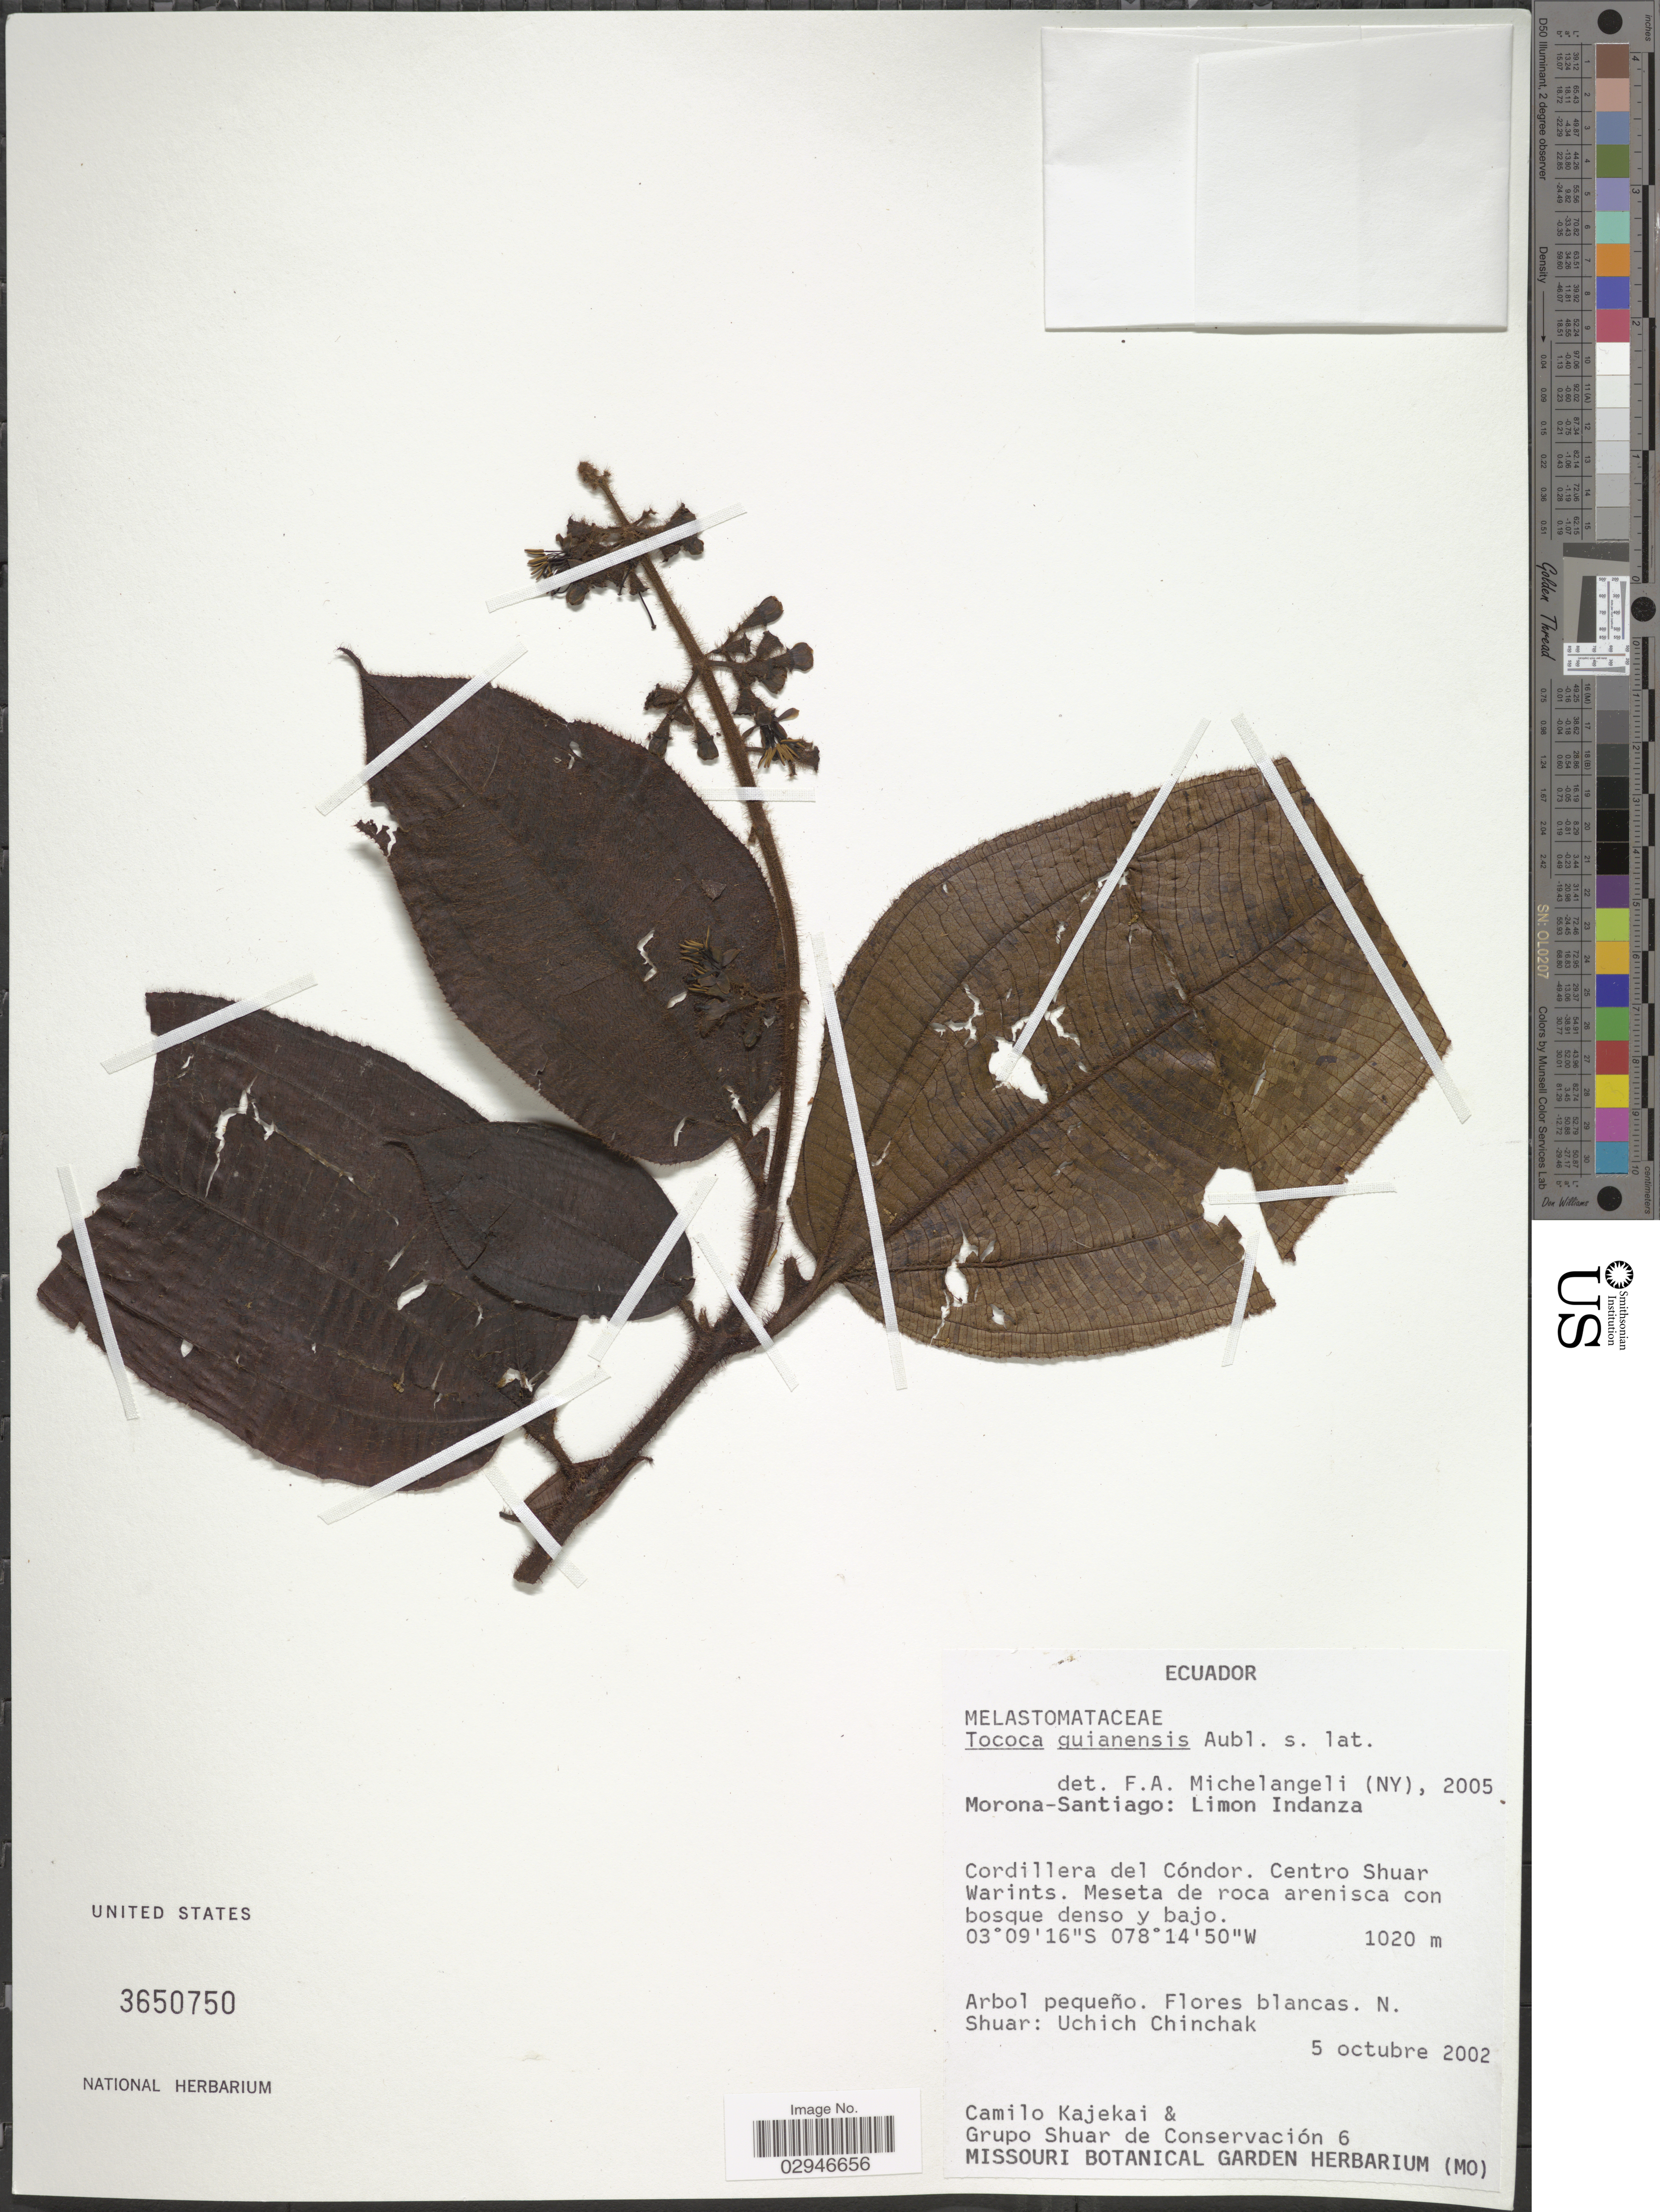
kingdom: Plantae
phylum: Tracheophyta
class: Magnoliopsida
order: Myrtales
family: Melastomataceae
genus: Tococa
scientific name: Tococa guianensis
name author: Aubl.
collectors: C. Kajekai & Grupo Shuar de conservación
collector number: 6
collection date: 2002-10-05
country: Ecuador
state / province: Morona-Santiago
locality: Limon Indanza, Cordillera del Cóndor, Centro Shuar Warints, Meseta de roca arenisca con bosque denso y bajo.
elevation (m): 1020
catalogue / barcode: US 3650750